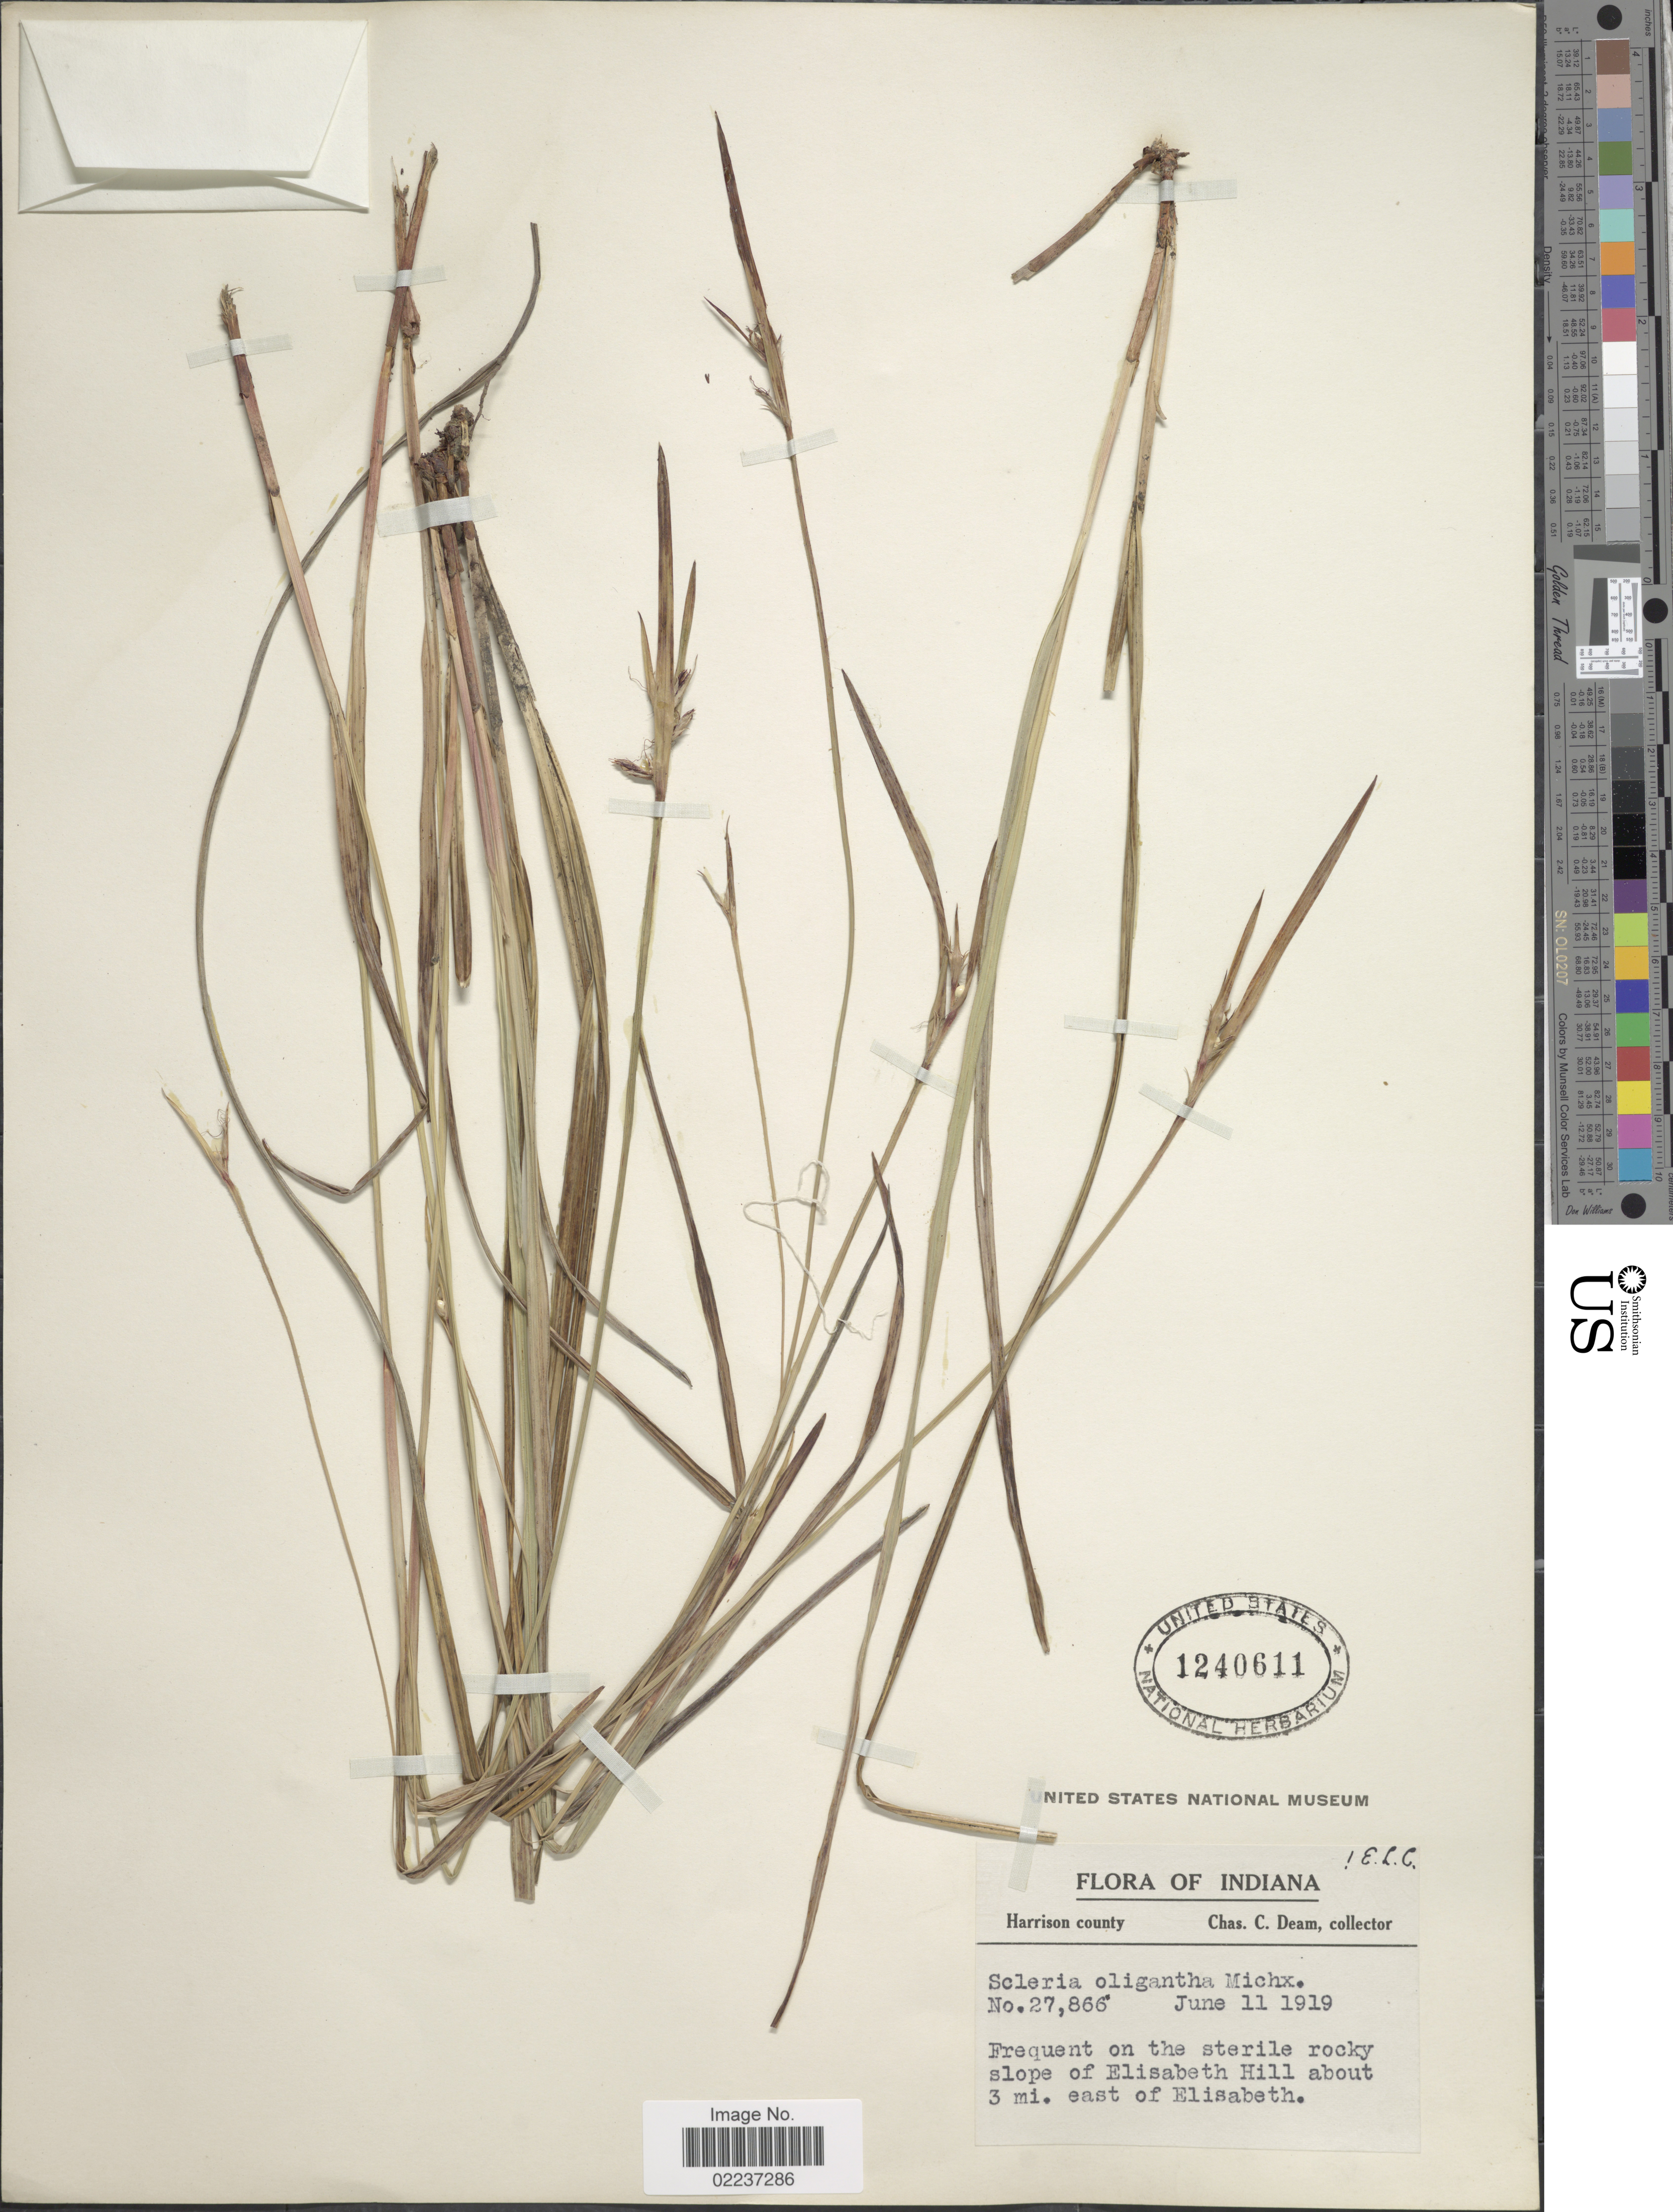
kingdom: Plantae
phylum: Tracheophyta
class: Liliopsida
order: Poales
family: Cyperaceae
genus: Scleria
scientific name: Scleria oligantha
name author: Michx.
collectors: C. C. Deam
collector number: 27866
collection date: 1919-06-11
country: United States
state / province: Indiana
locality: Harrison County, Frequent on the sterile rocky slope of Elisabeth Hill about 3 mi. east of Elisabeth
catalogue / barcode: US 1240611